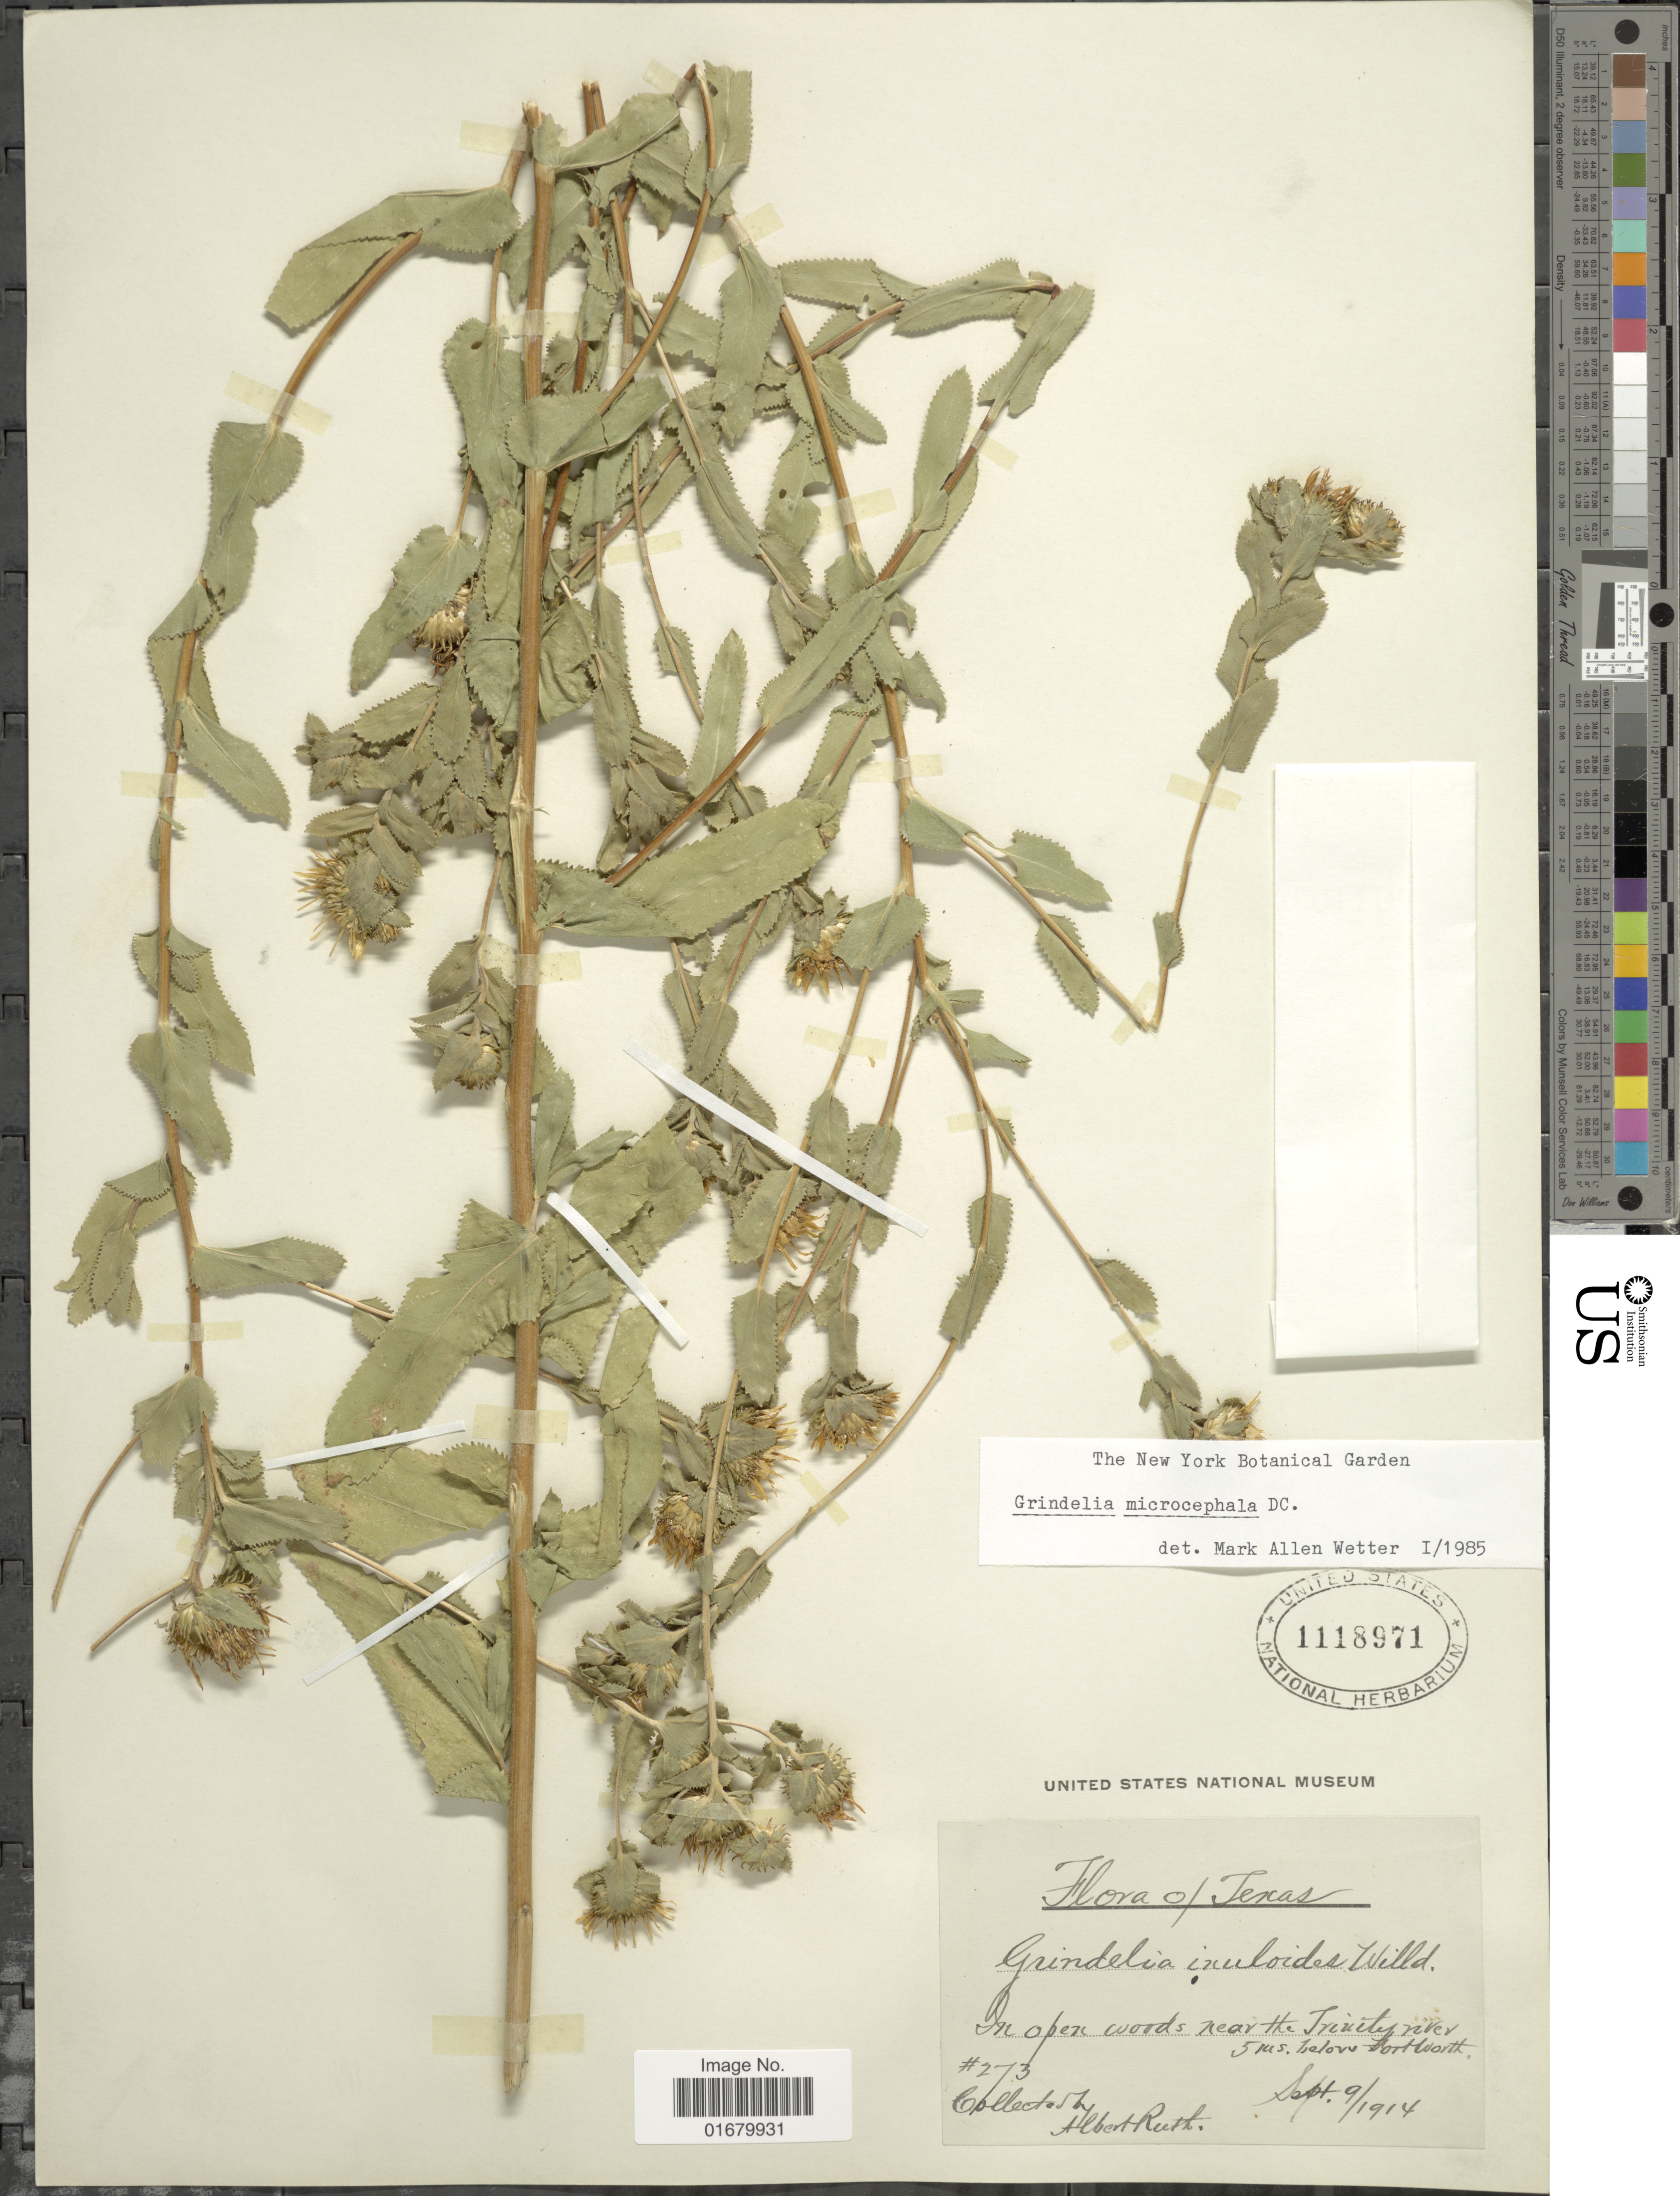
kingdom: Plantae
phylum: Tracheophyta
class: Magnoliopsida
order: Asterales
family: Asteraceae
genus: Grindelia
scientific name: Grindelia microcephala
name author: DC.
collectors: A. Ruth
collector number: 273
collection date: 1914-09-09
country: United States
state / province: Texas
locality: Near the Trinity Nver, 5 ms.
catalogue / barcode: US 1118971